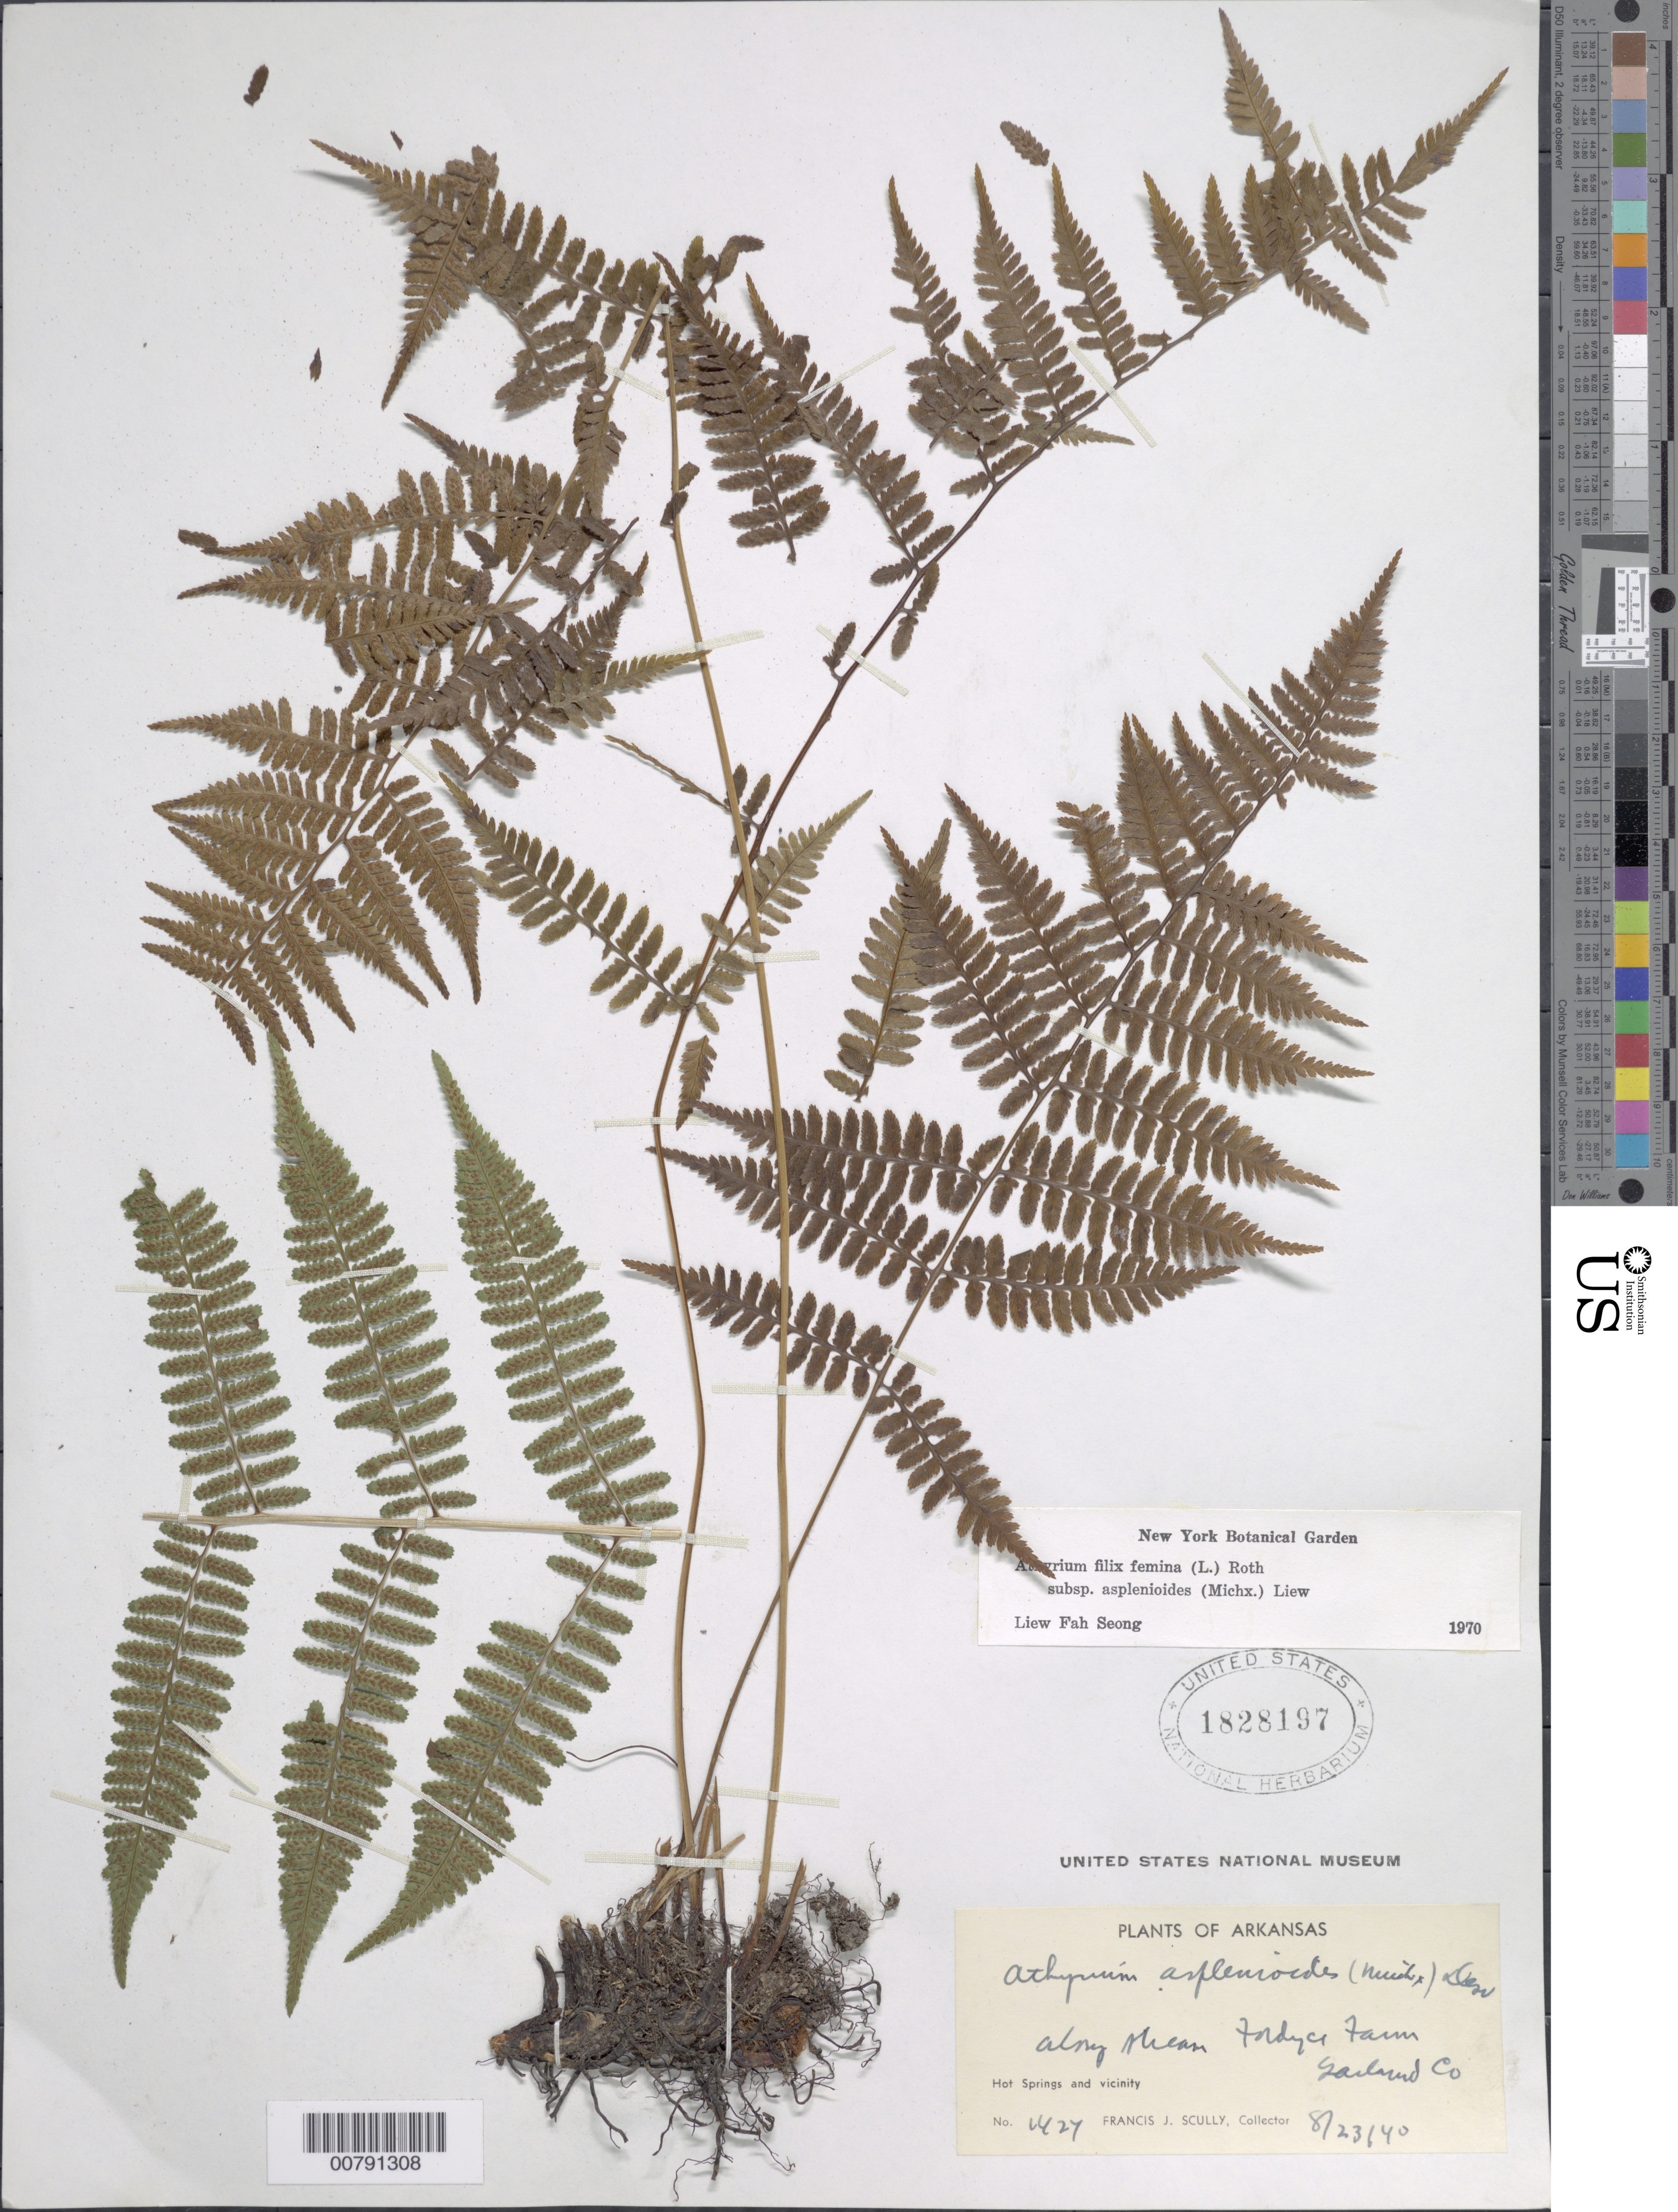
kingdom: Plantae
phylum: Tracheophyta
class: Polypodiopsida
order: Polypodiales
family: Athyriaceae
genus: Athyrium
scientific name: Athyrium filix-femina subsp. asplenioides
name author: (Michx.) Hultén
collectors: F. J. Scully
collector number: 1427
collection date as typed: Transcribed d/m/y: 23/8/40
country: United States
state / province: Arkansas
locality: Along stream Fordyce Farm, Garland Co., Hot Springs and vicinity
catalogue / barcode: US 1828197